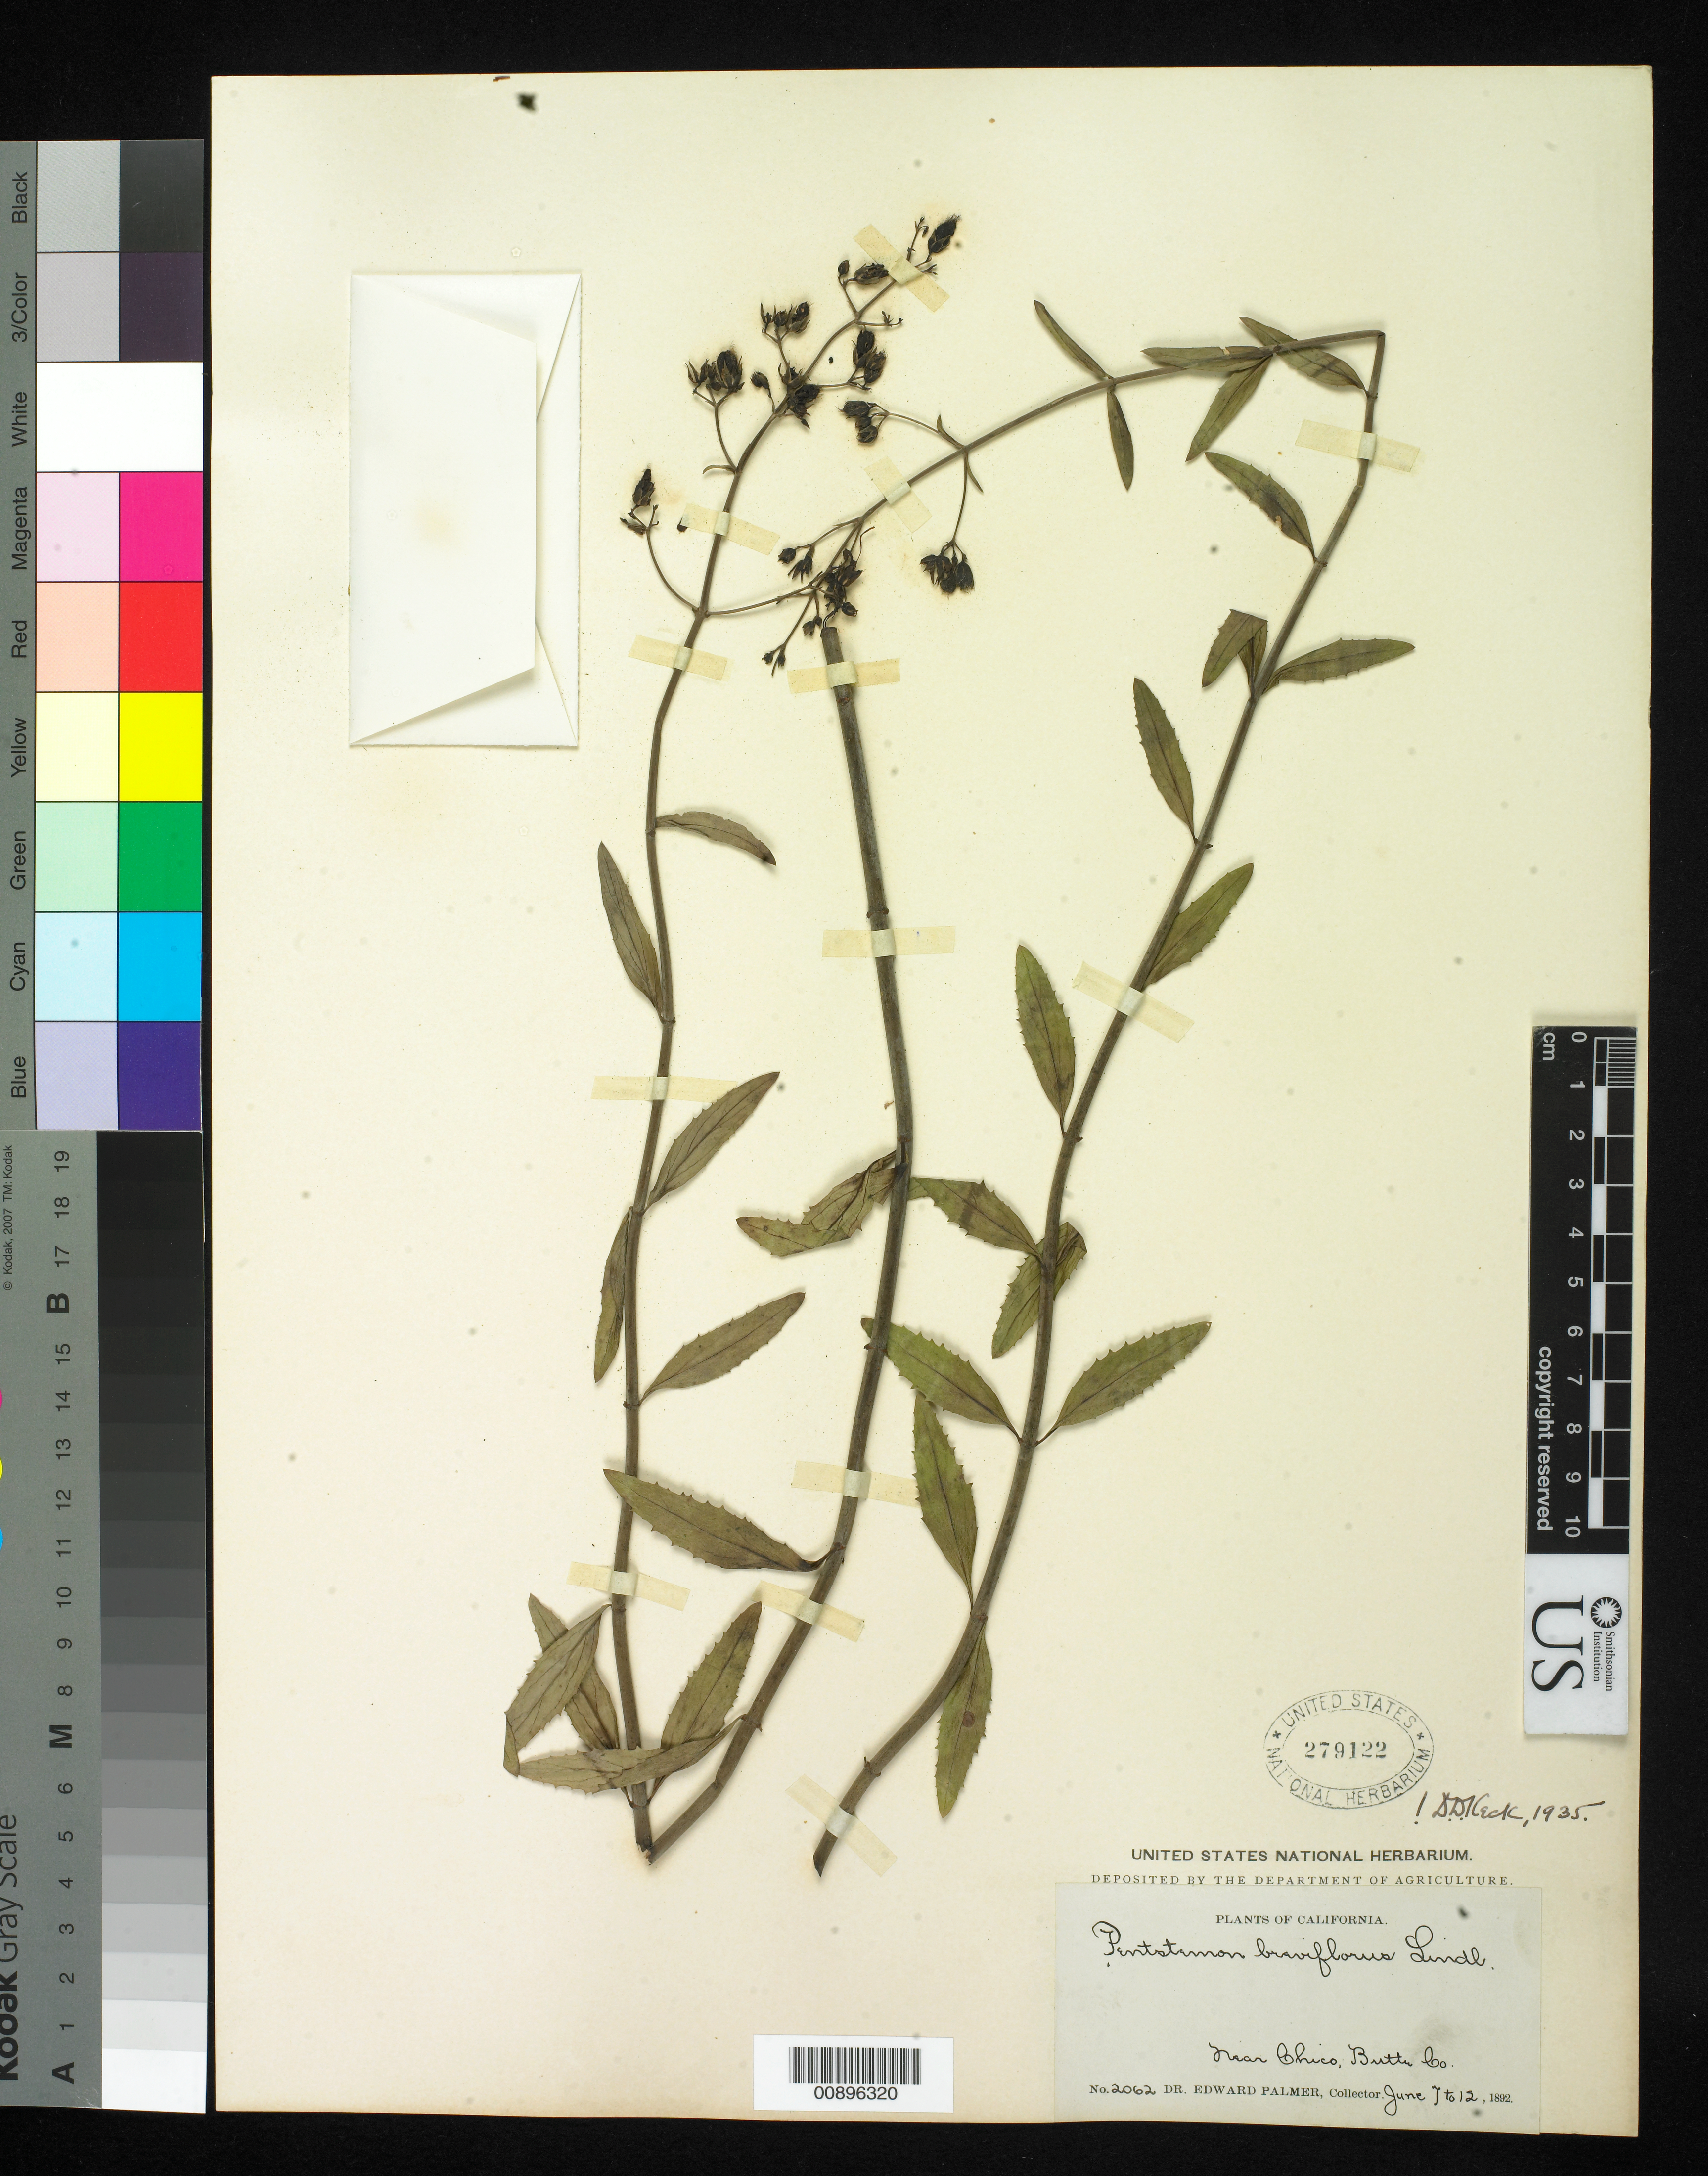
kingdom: Plantae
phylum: Tracheophyta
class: Magnoliopsida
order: Lamiales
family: Plantaginaceae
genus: Penstemon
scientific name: Penstemon breviflorus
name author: Lindl.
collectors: E. Palmer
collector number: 2062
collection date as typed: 07 Jun 1892 to 12 Jun 1892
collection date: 1892-06-07/1892-06-12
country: United States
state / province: California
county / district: Butte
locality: Near Chico, Butte County, California.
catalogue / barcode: US 279122